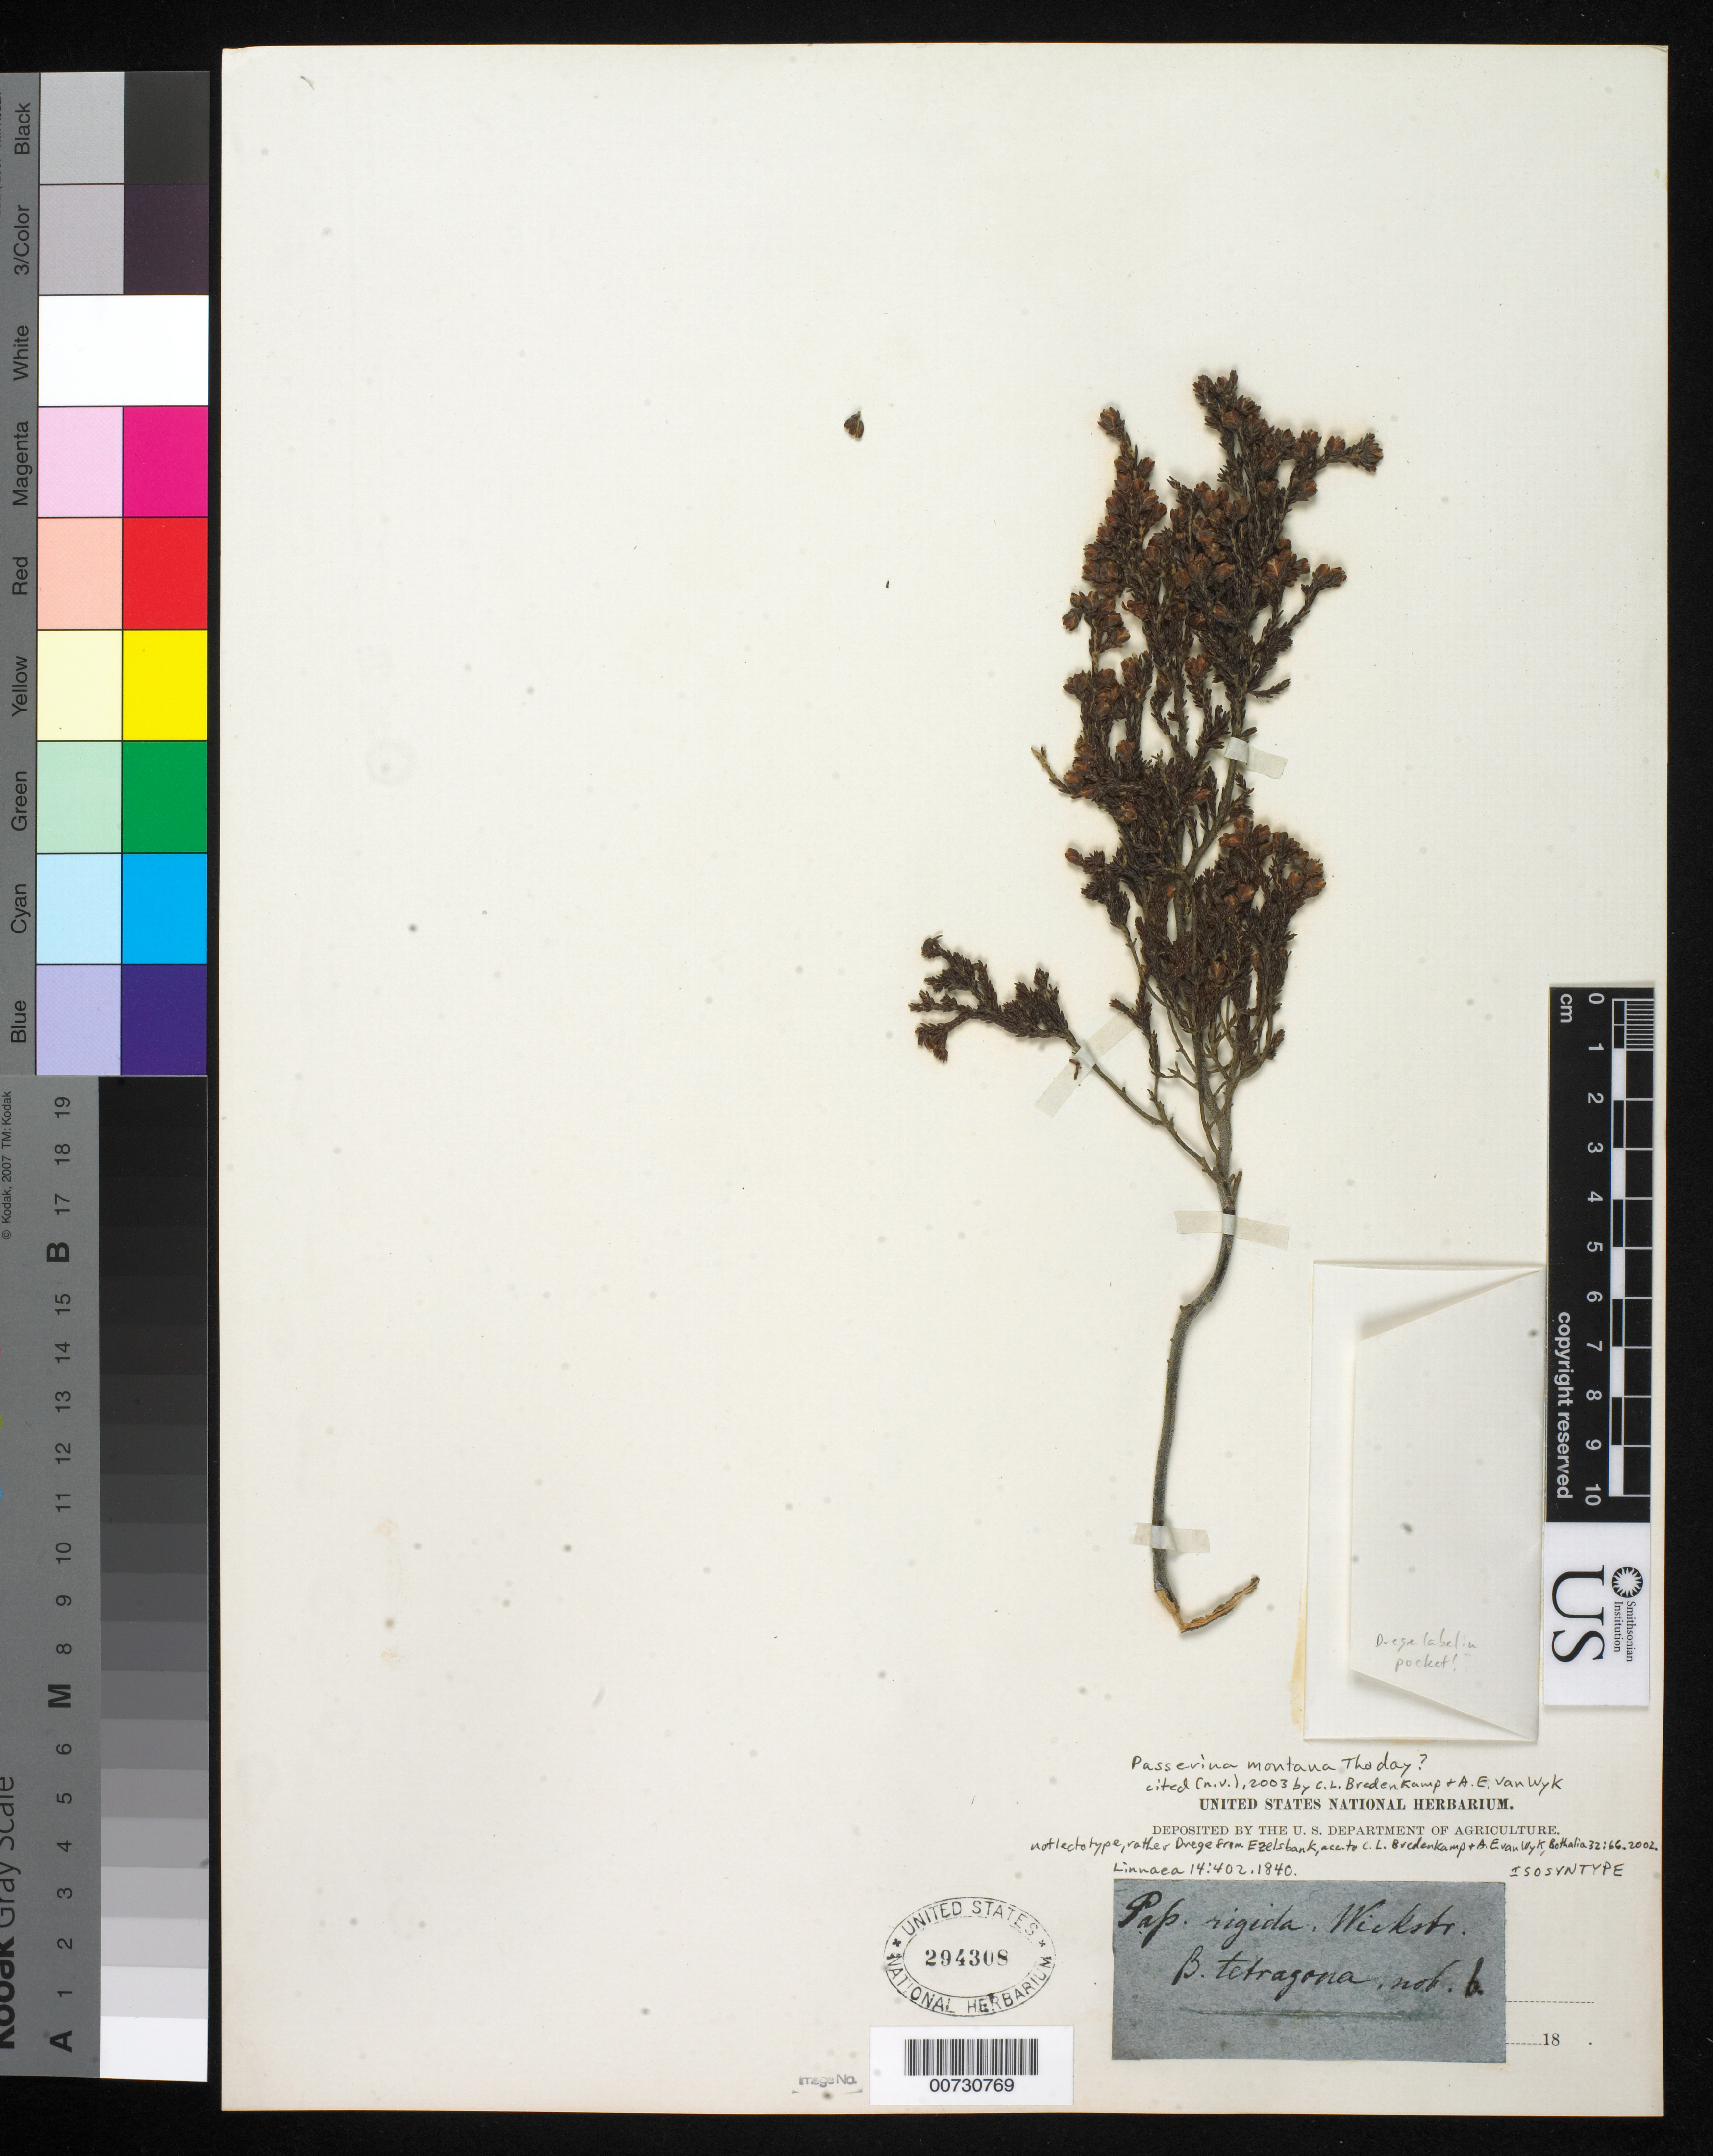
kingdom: Plantae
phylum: Tracheophyta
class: Magnoliopsida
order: Malvales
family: Thymelaeaceae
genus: Passerina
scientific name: Passerina rigida var. tetragona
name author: Meisn.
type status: Isosyntype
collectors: J. Drège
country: South Africa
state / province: Eastern Cape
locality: Stormberg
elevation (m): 1676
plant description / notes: Not lectotype, rather Drêge from Ezelsbank acc. to C.L. Bredenkamp & A.E. van Wyk, Bothalia 32:66. 2002.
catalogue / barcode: US 294308